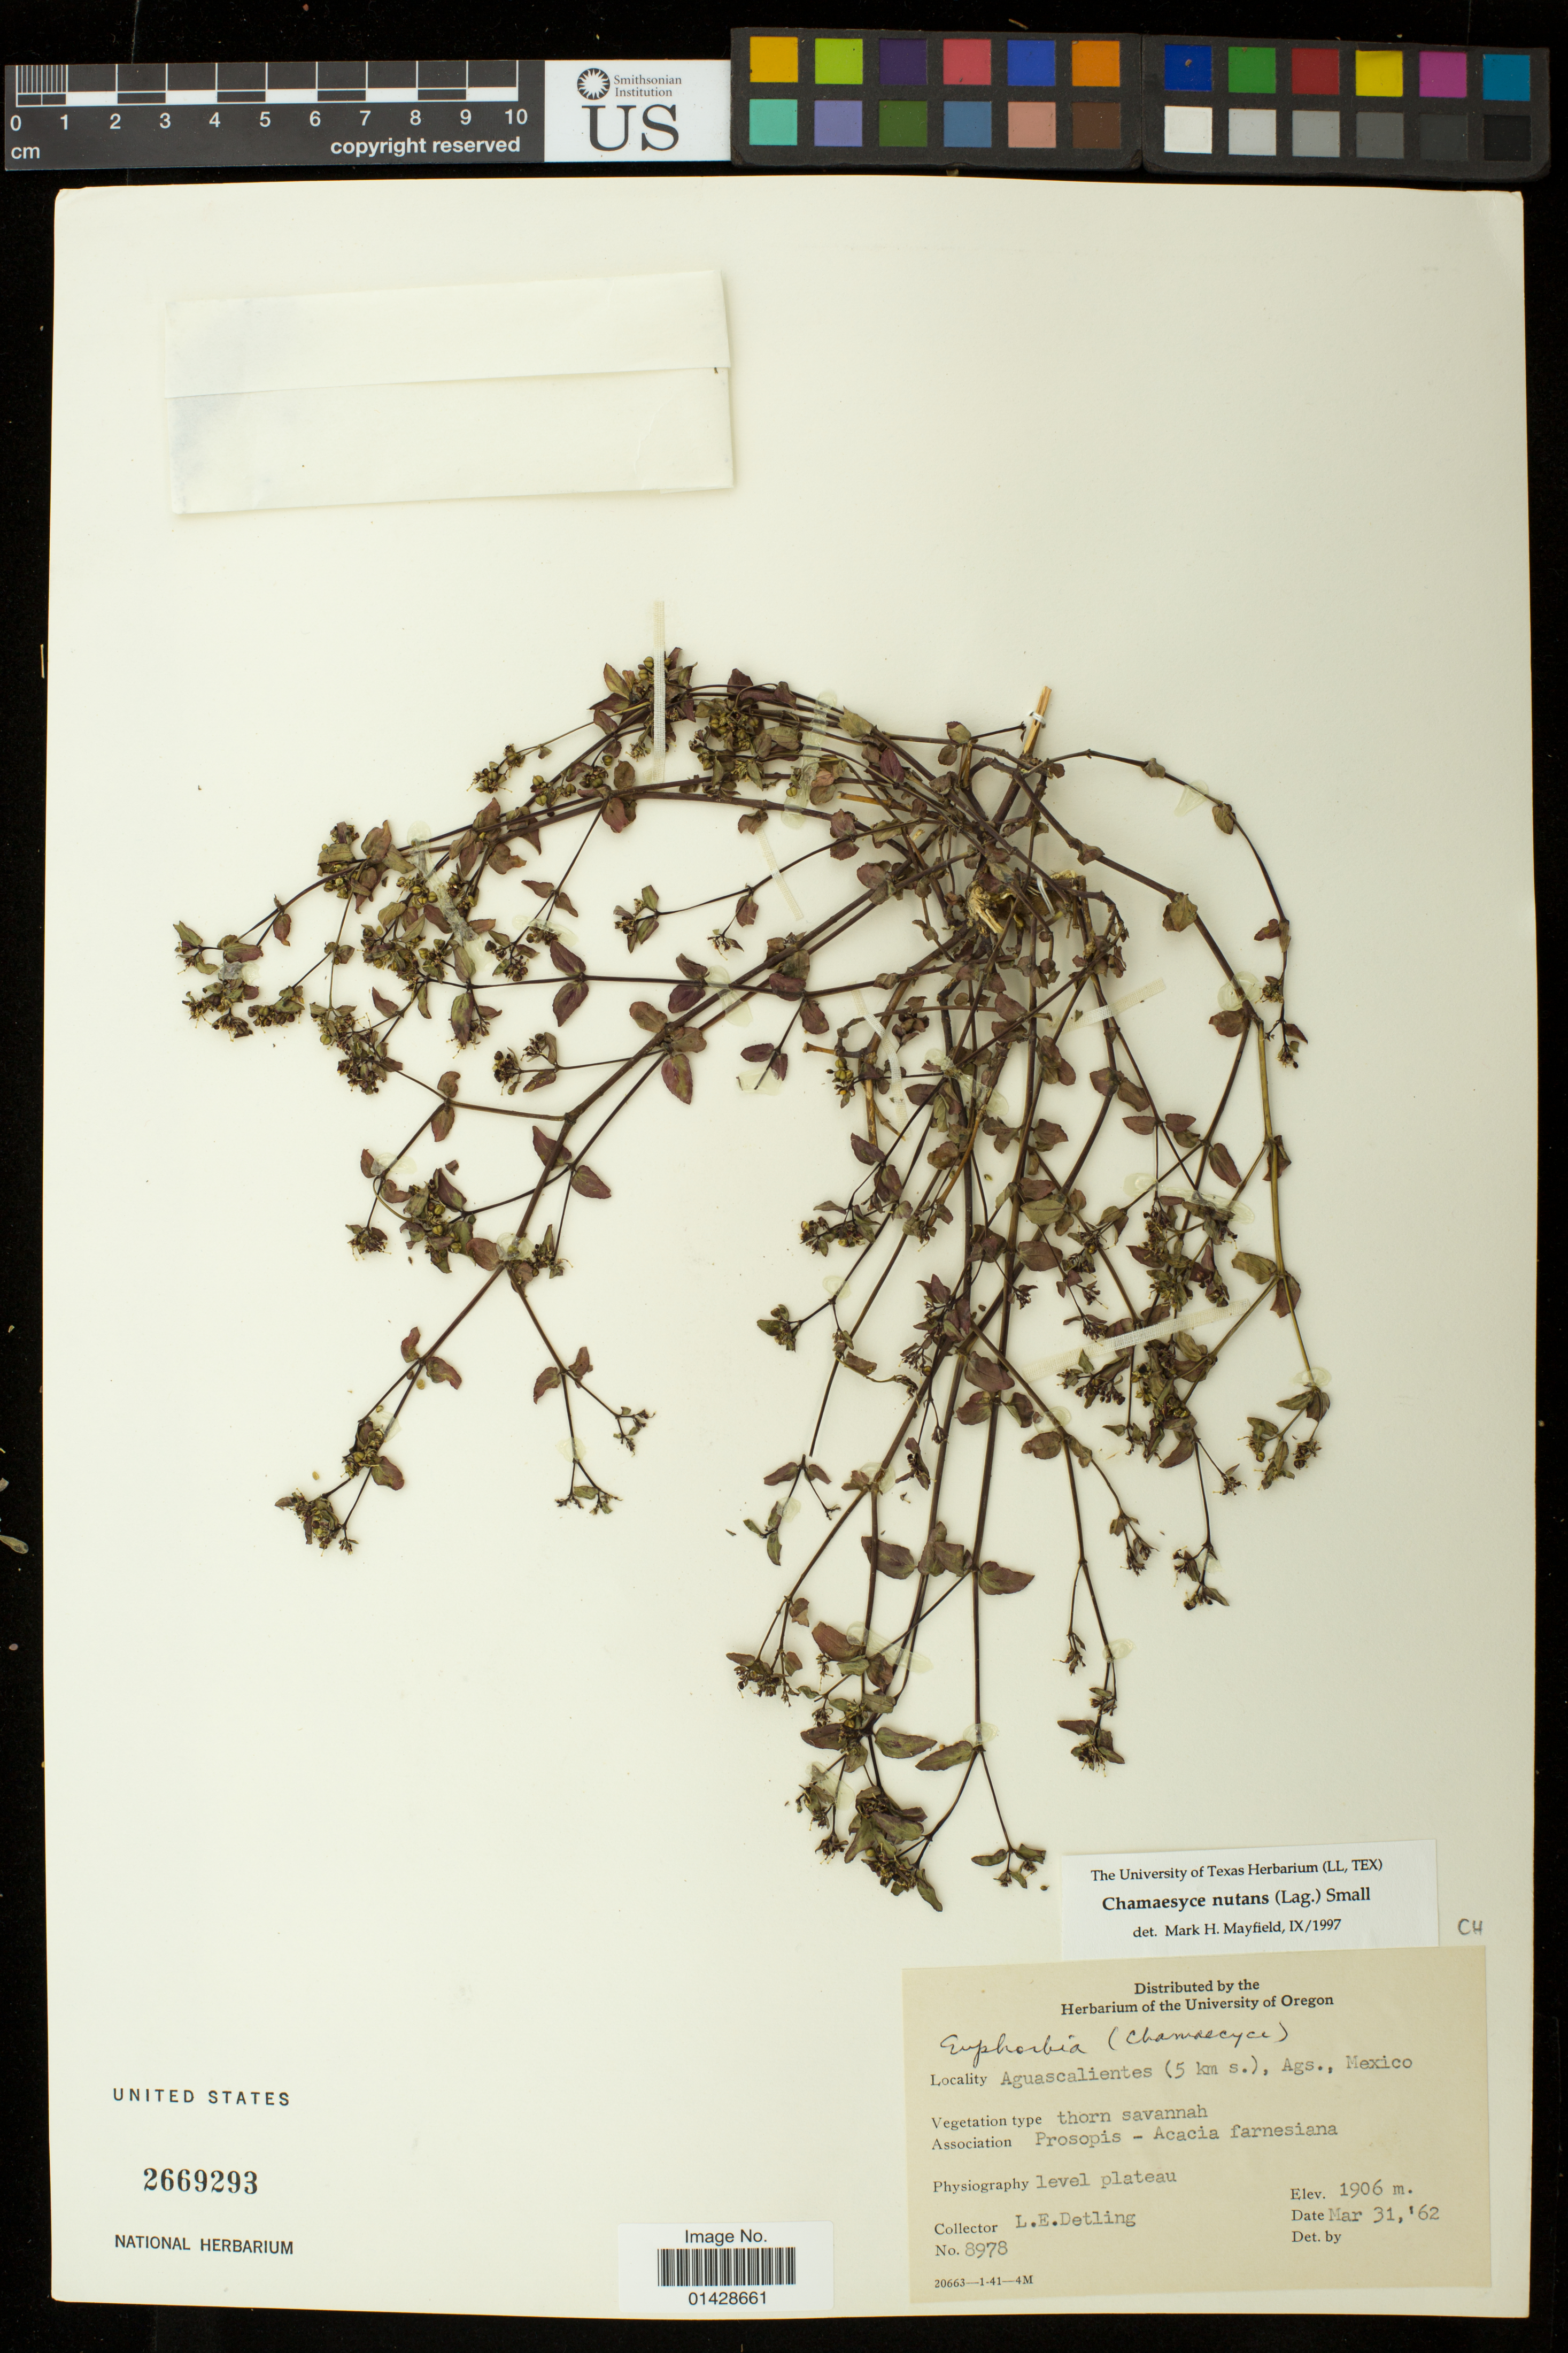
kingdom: Plantae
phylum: Tracheophyta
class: Magnoliopsida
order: Malpighiales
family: Euphorbiaceae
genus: Euphorbia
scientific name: Euphorbia nutans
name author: Lag.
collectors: L. E. Detling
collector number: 8978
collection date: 1962-03-31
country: Mexico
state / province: Aguascalientes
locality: Aguascalientes (5 km s.), Ags.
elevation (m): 1906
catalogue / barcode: US 2669293